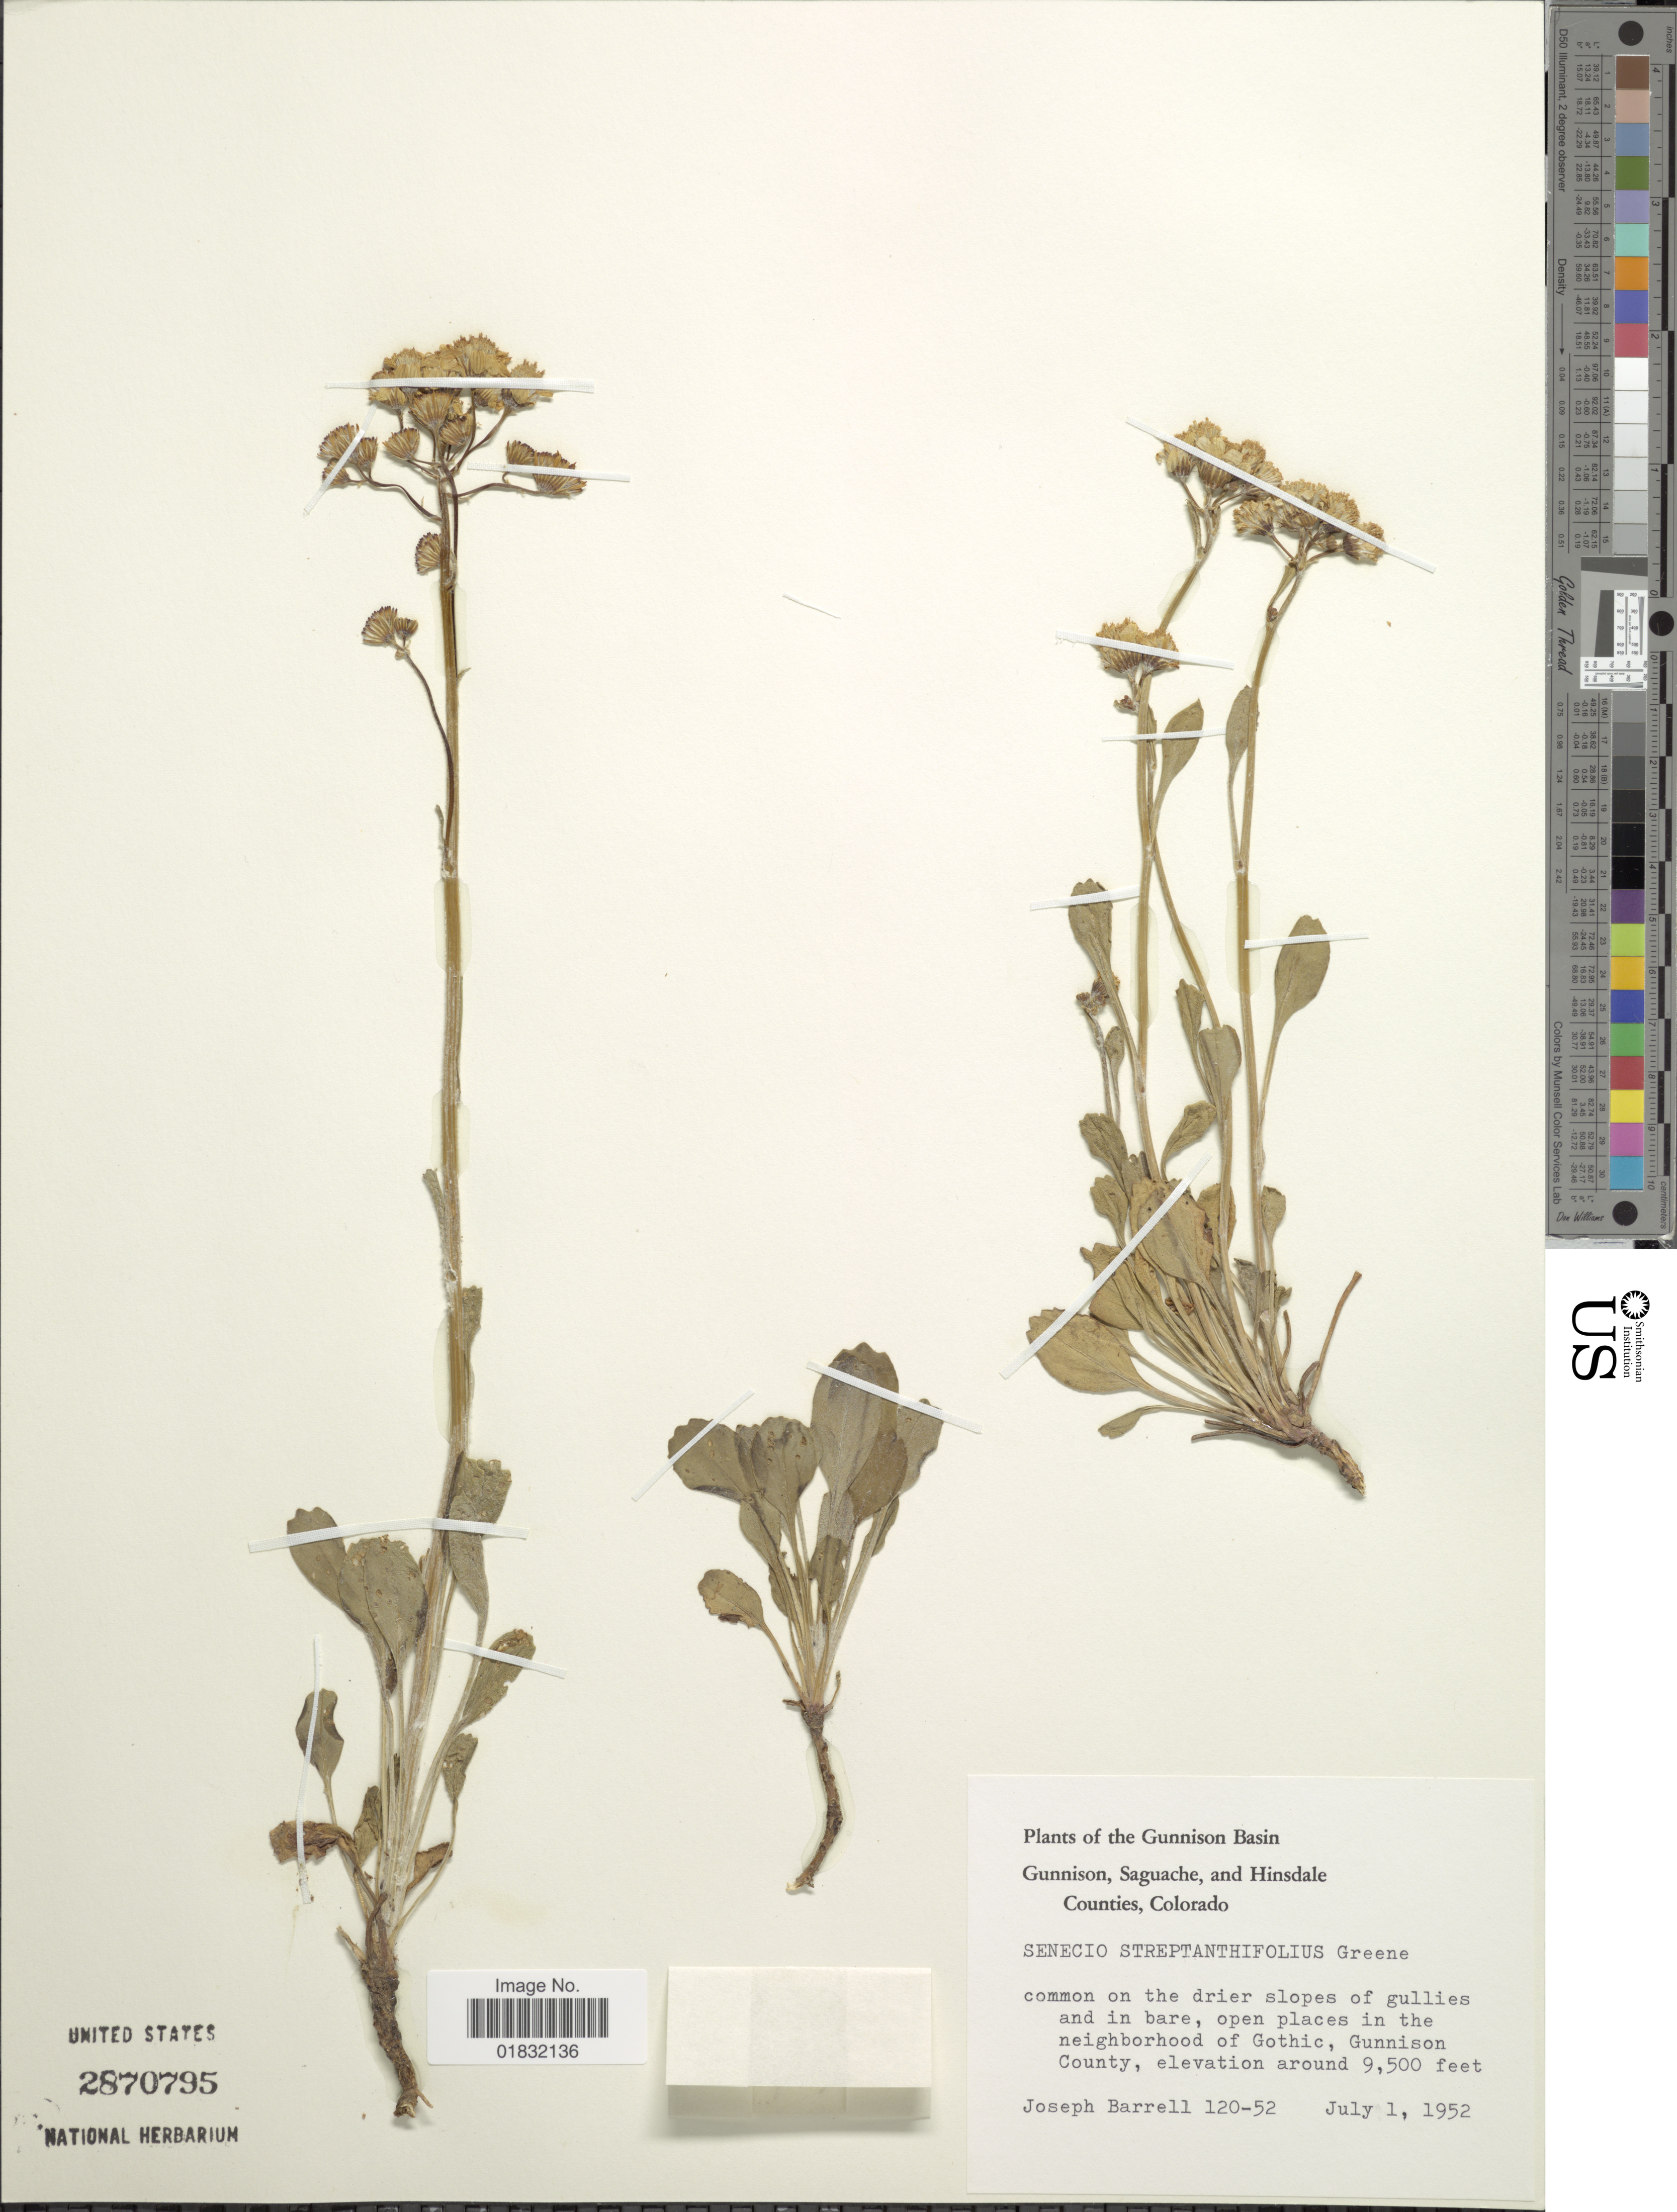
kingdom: Plantae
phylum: Tracheophyta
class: Magnoliopsida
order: Asterales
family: Asteraceae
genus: Packera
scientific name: Packera streptanthifolia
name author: (Greene) W.A. Weber & Á. Löve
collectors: J. Barrell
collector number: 120-52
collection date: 1952-07-01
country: United States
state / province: Colorado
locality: The Gunnison Basin Gunnison, Saguache, and Hinsdale Counties, common on the drier slopes of gullies and in bare, open places in the neighnorhood of Gothic, Gunnison County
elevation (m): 2896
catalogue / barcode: US 2870795